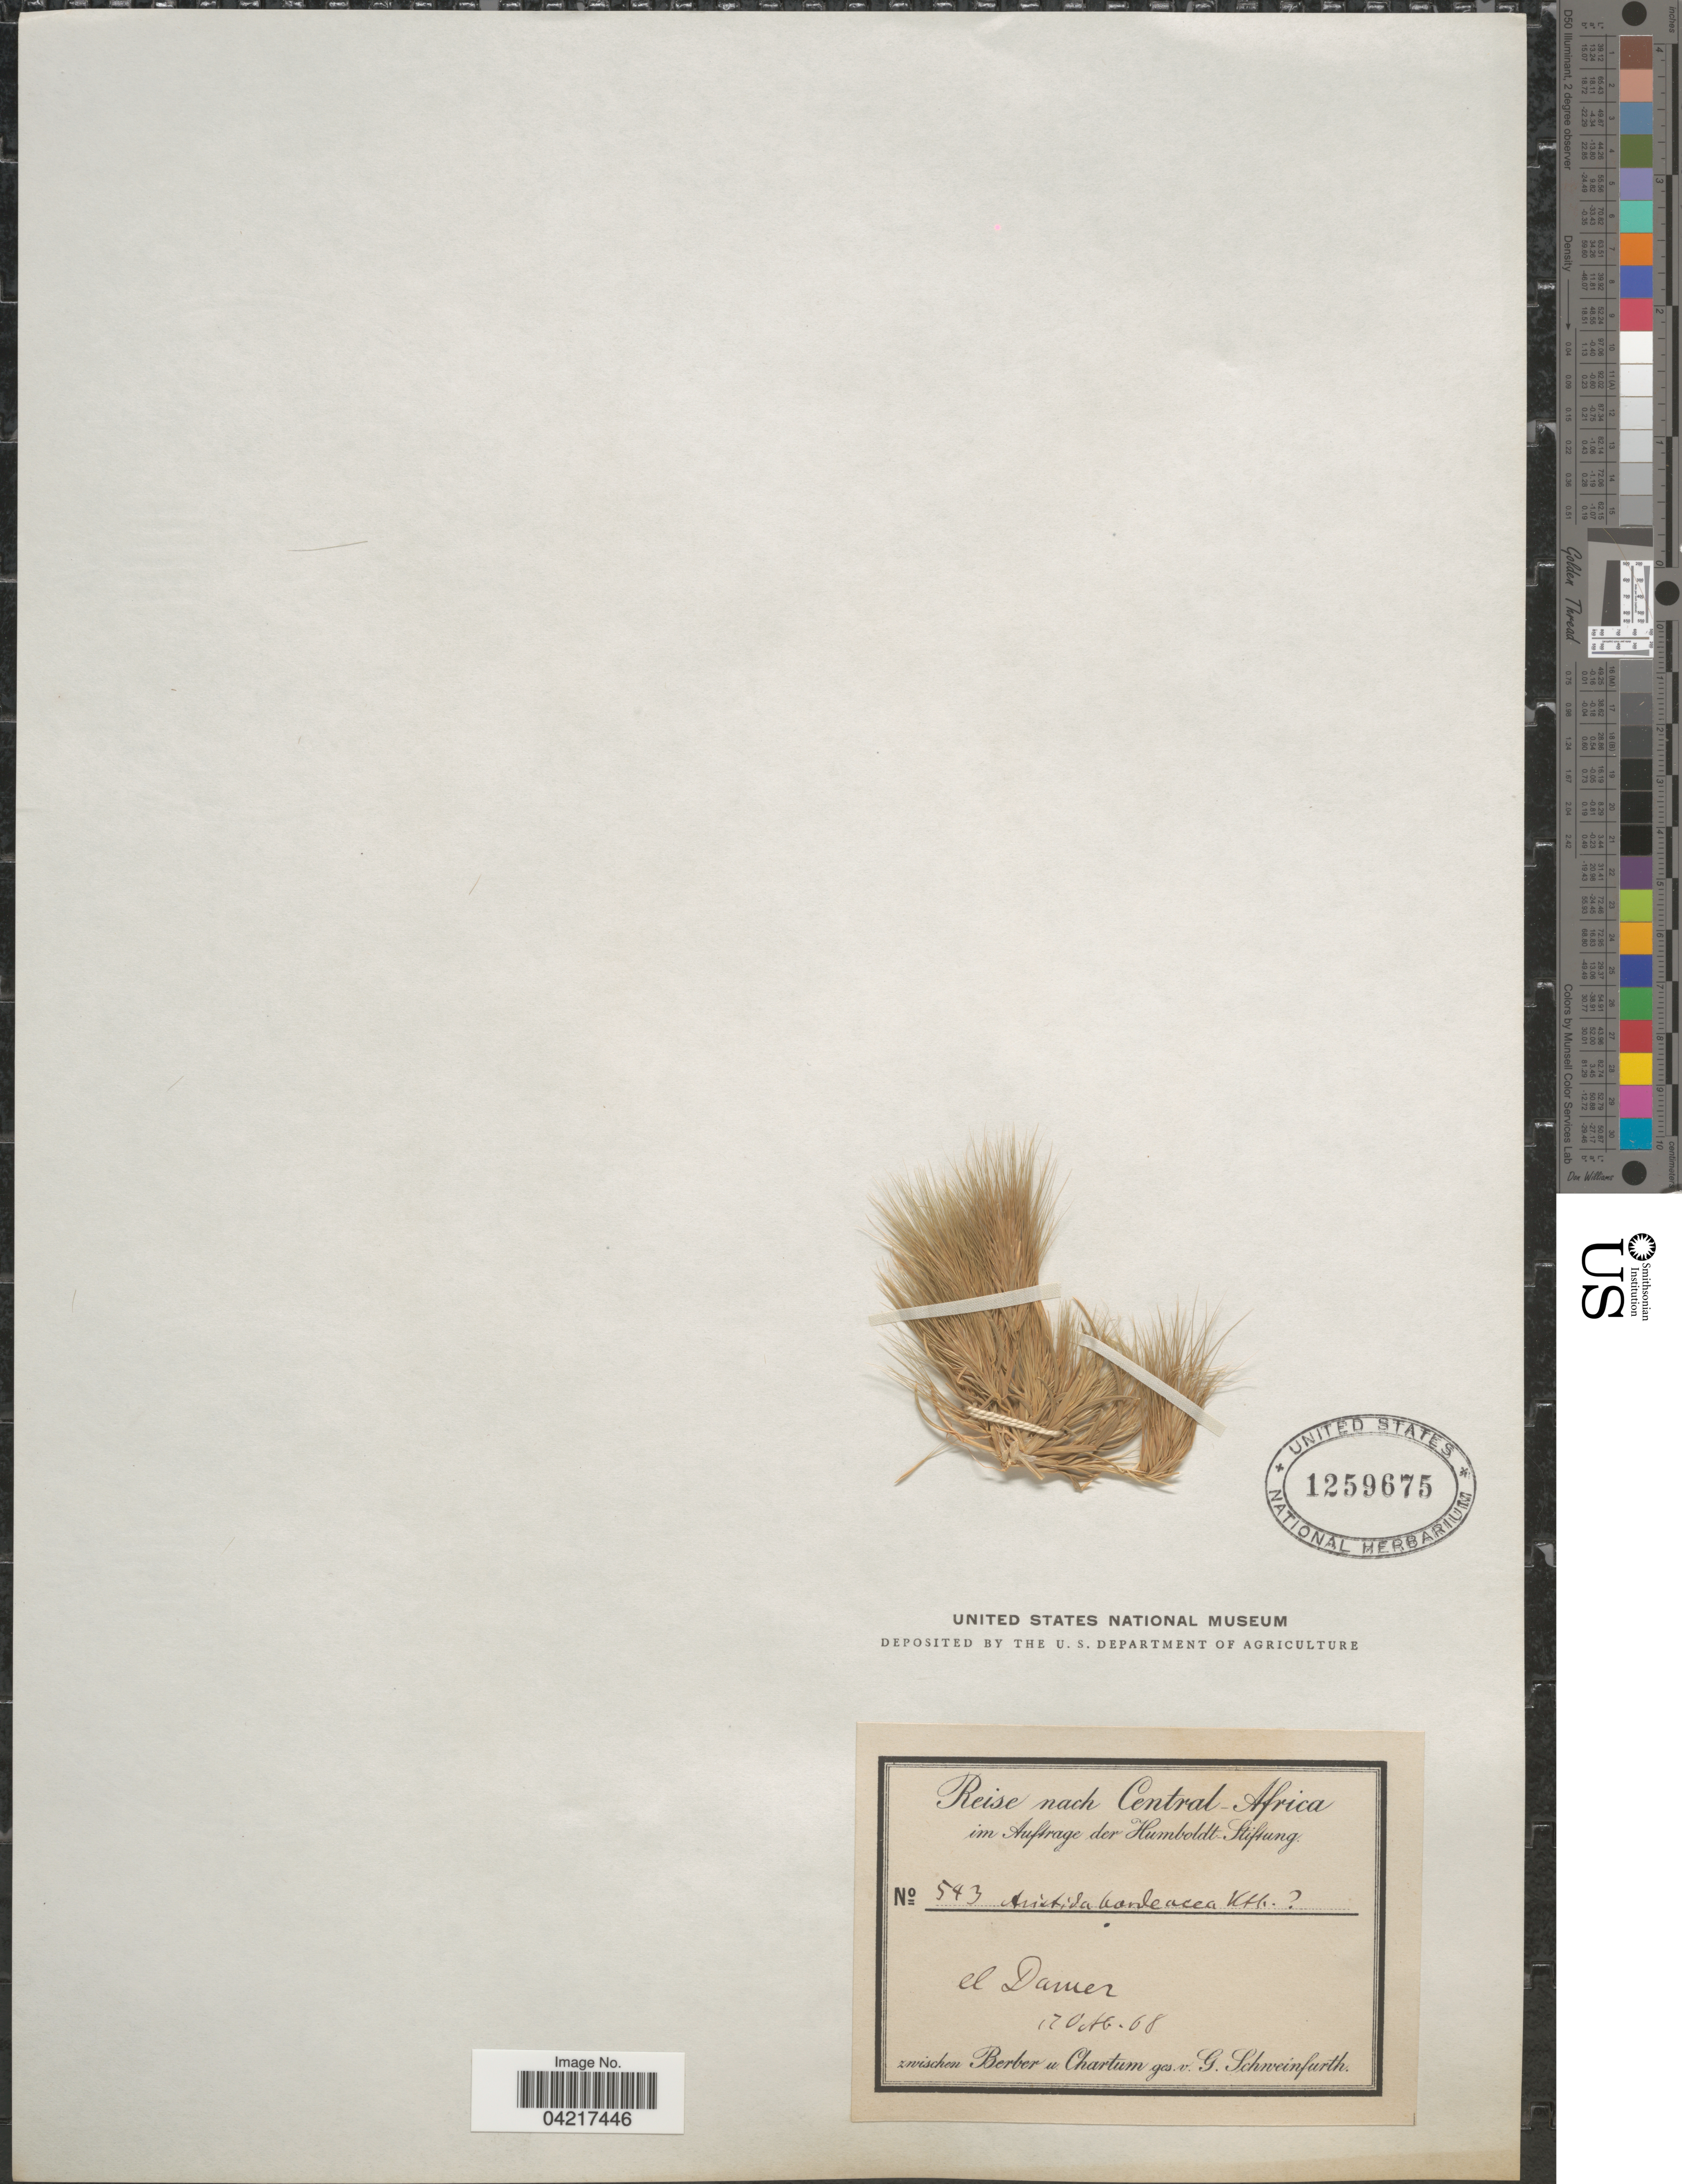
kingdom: Plantae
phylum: Tracheophyta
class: Liliopsida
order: Poales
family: Poaceae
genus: Aristida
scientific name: Aristida hordeacea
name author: Kunth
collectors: G. A. Schweinfurth (herbarium)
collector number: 543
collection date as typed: Transcribed d/m/y: 17/10/68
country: Sudan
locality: Reise nach Central-Africa. el Damer. Zwischen Suakin u Berber.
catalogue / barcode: US 1259675